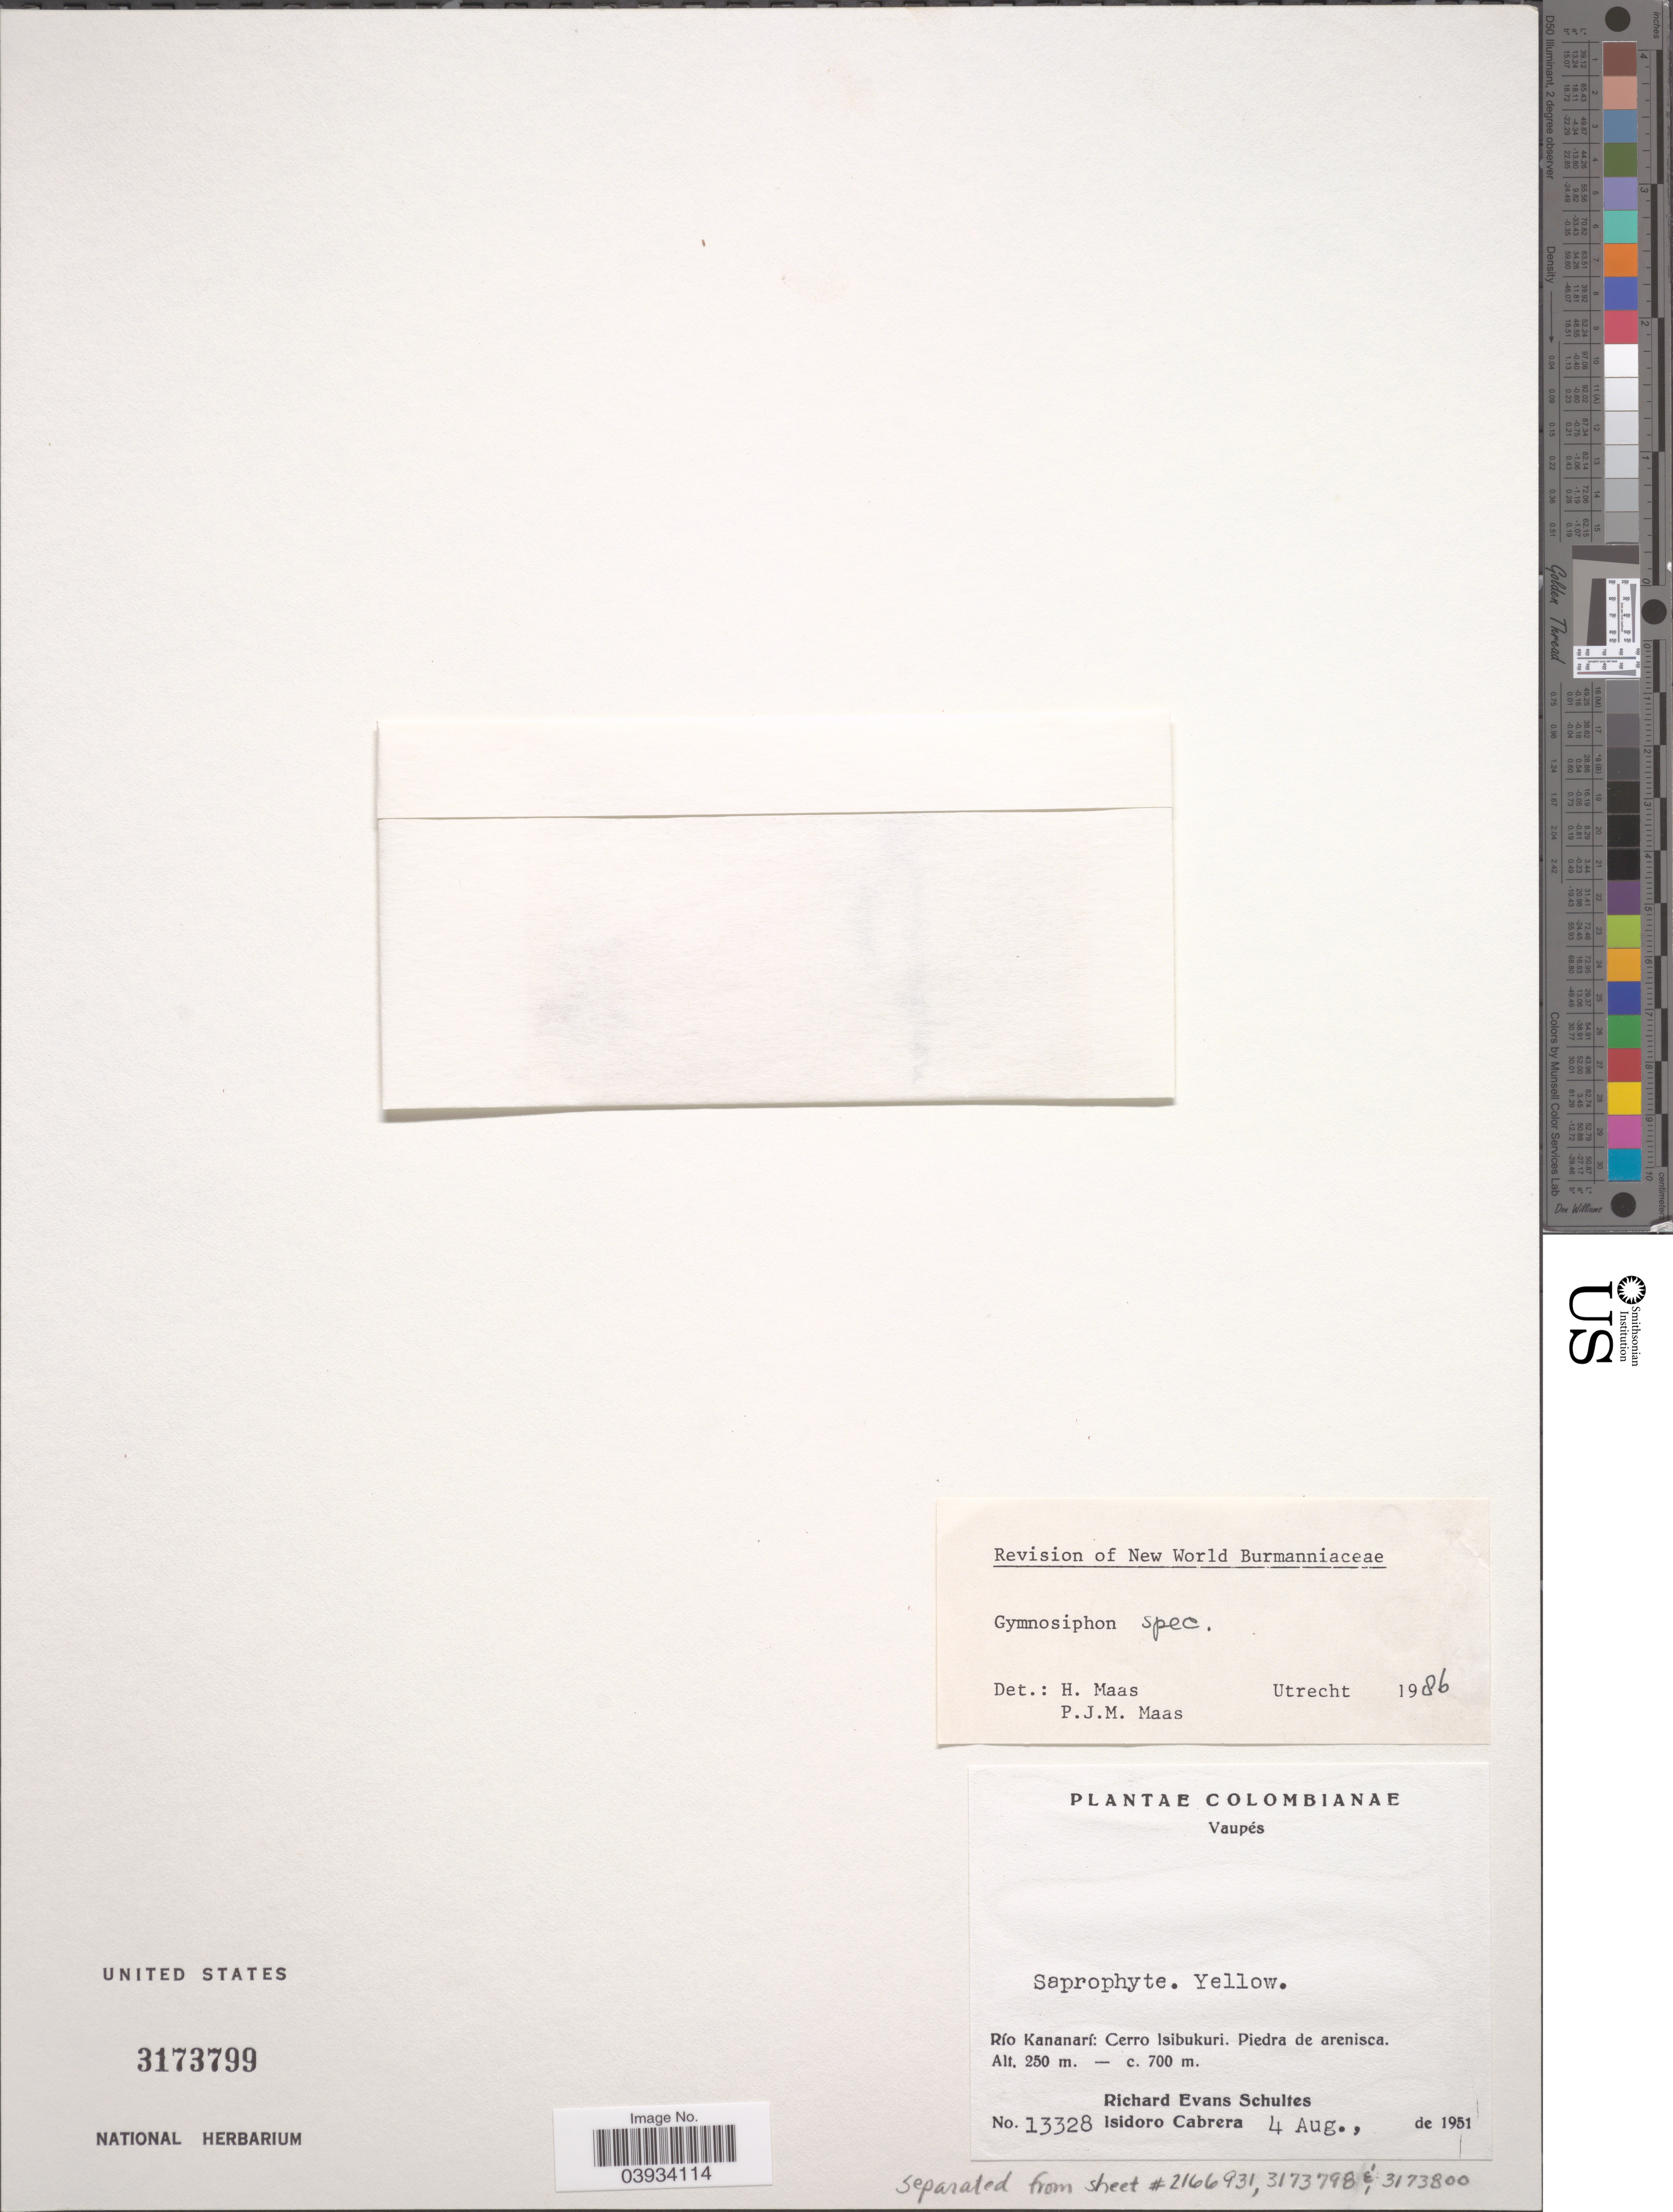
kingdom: Plantae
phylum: Tracheophyta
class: Liliopsida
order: Dioscoreales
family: Burmanniaceae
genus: Gymnosiphon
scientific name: Gymnosiphon sp.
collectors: R. E. Schultes & I. Cabrera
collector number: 13328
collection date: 1951-08-04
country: Colombia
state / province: Vaupés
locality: Río Kananarí: Cerro Isibukuri. Piedra de arenisca.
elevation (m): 250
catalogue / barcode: US 3173799